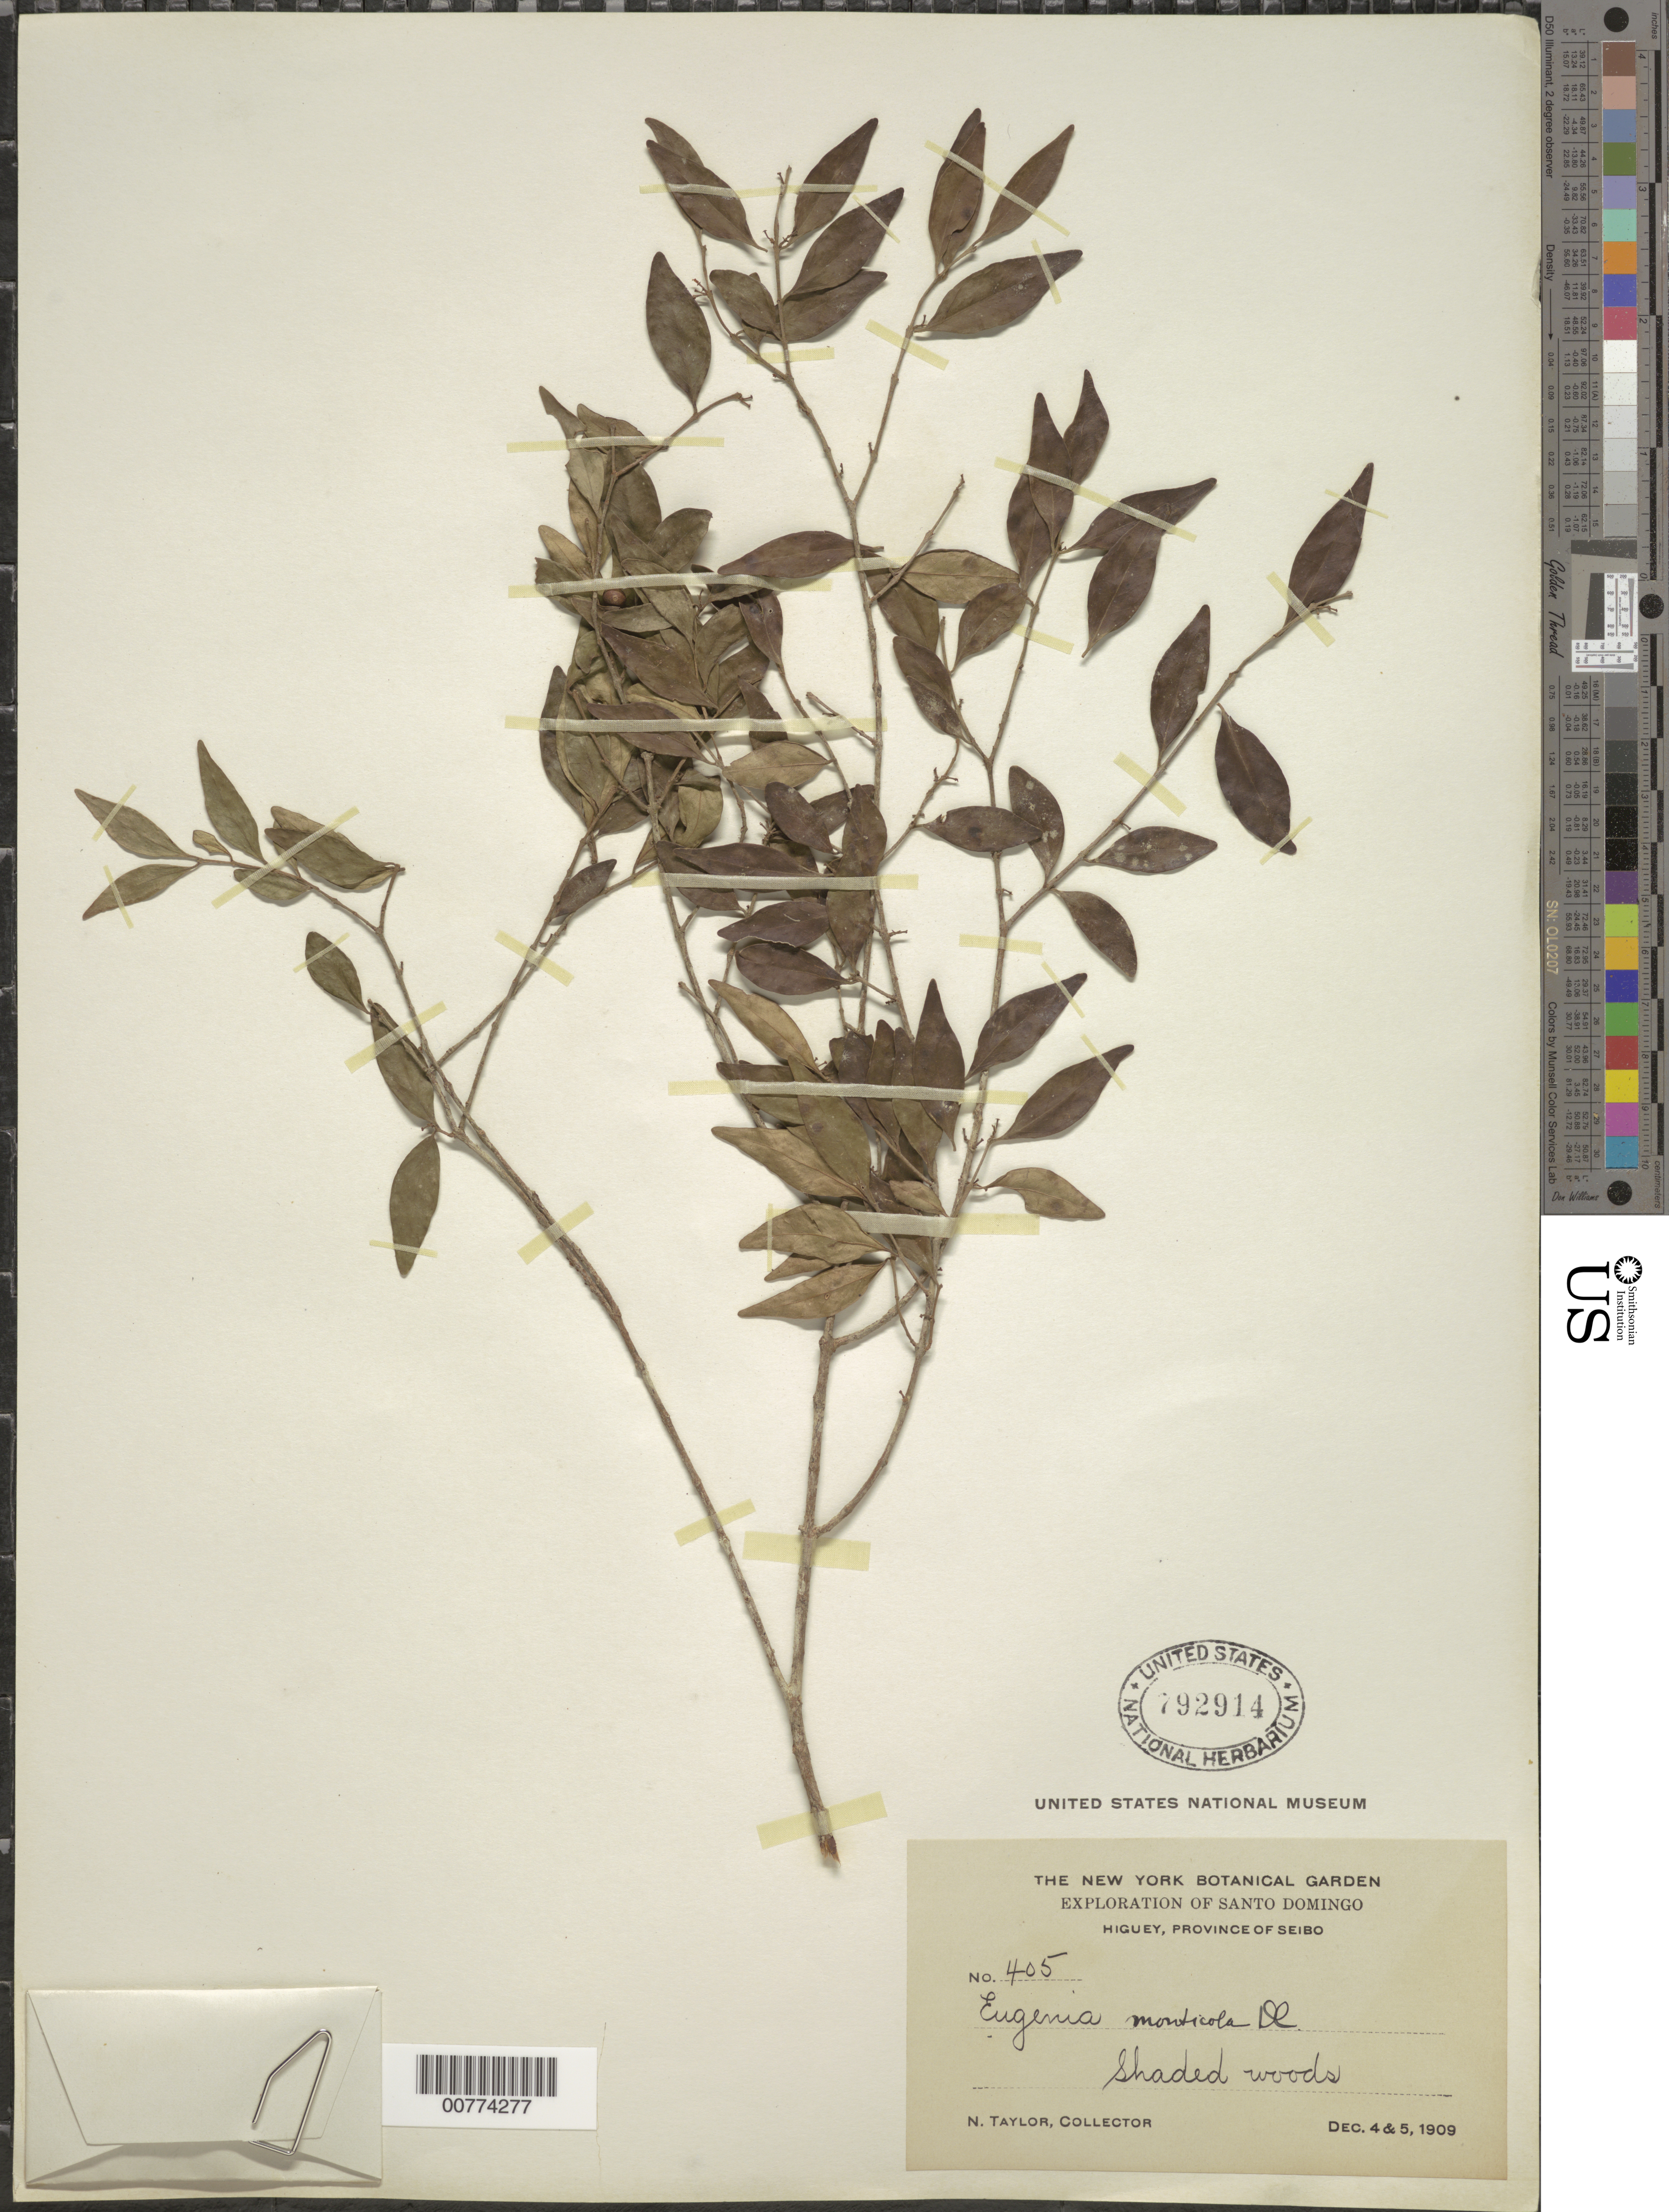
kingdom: Plantae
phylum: Tracheophyta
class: Magnoliopsida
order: Myrtales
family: Myrtaceae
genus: Eugenia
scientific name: Eugenia monticola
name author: (Sw.) DC.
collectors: N. Taylor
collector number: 405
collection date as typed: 04 Dec 1909 and 05 Dec 1909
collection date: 1909-12-04,1909-12-05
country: Dominican Republic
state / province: El Seibo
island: Hispaniola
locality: Higuey.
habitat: Shaded woods.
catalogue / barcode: US 792914